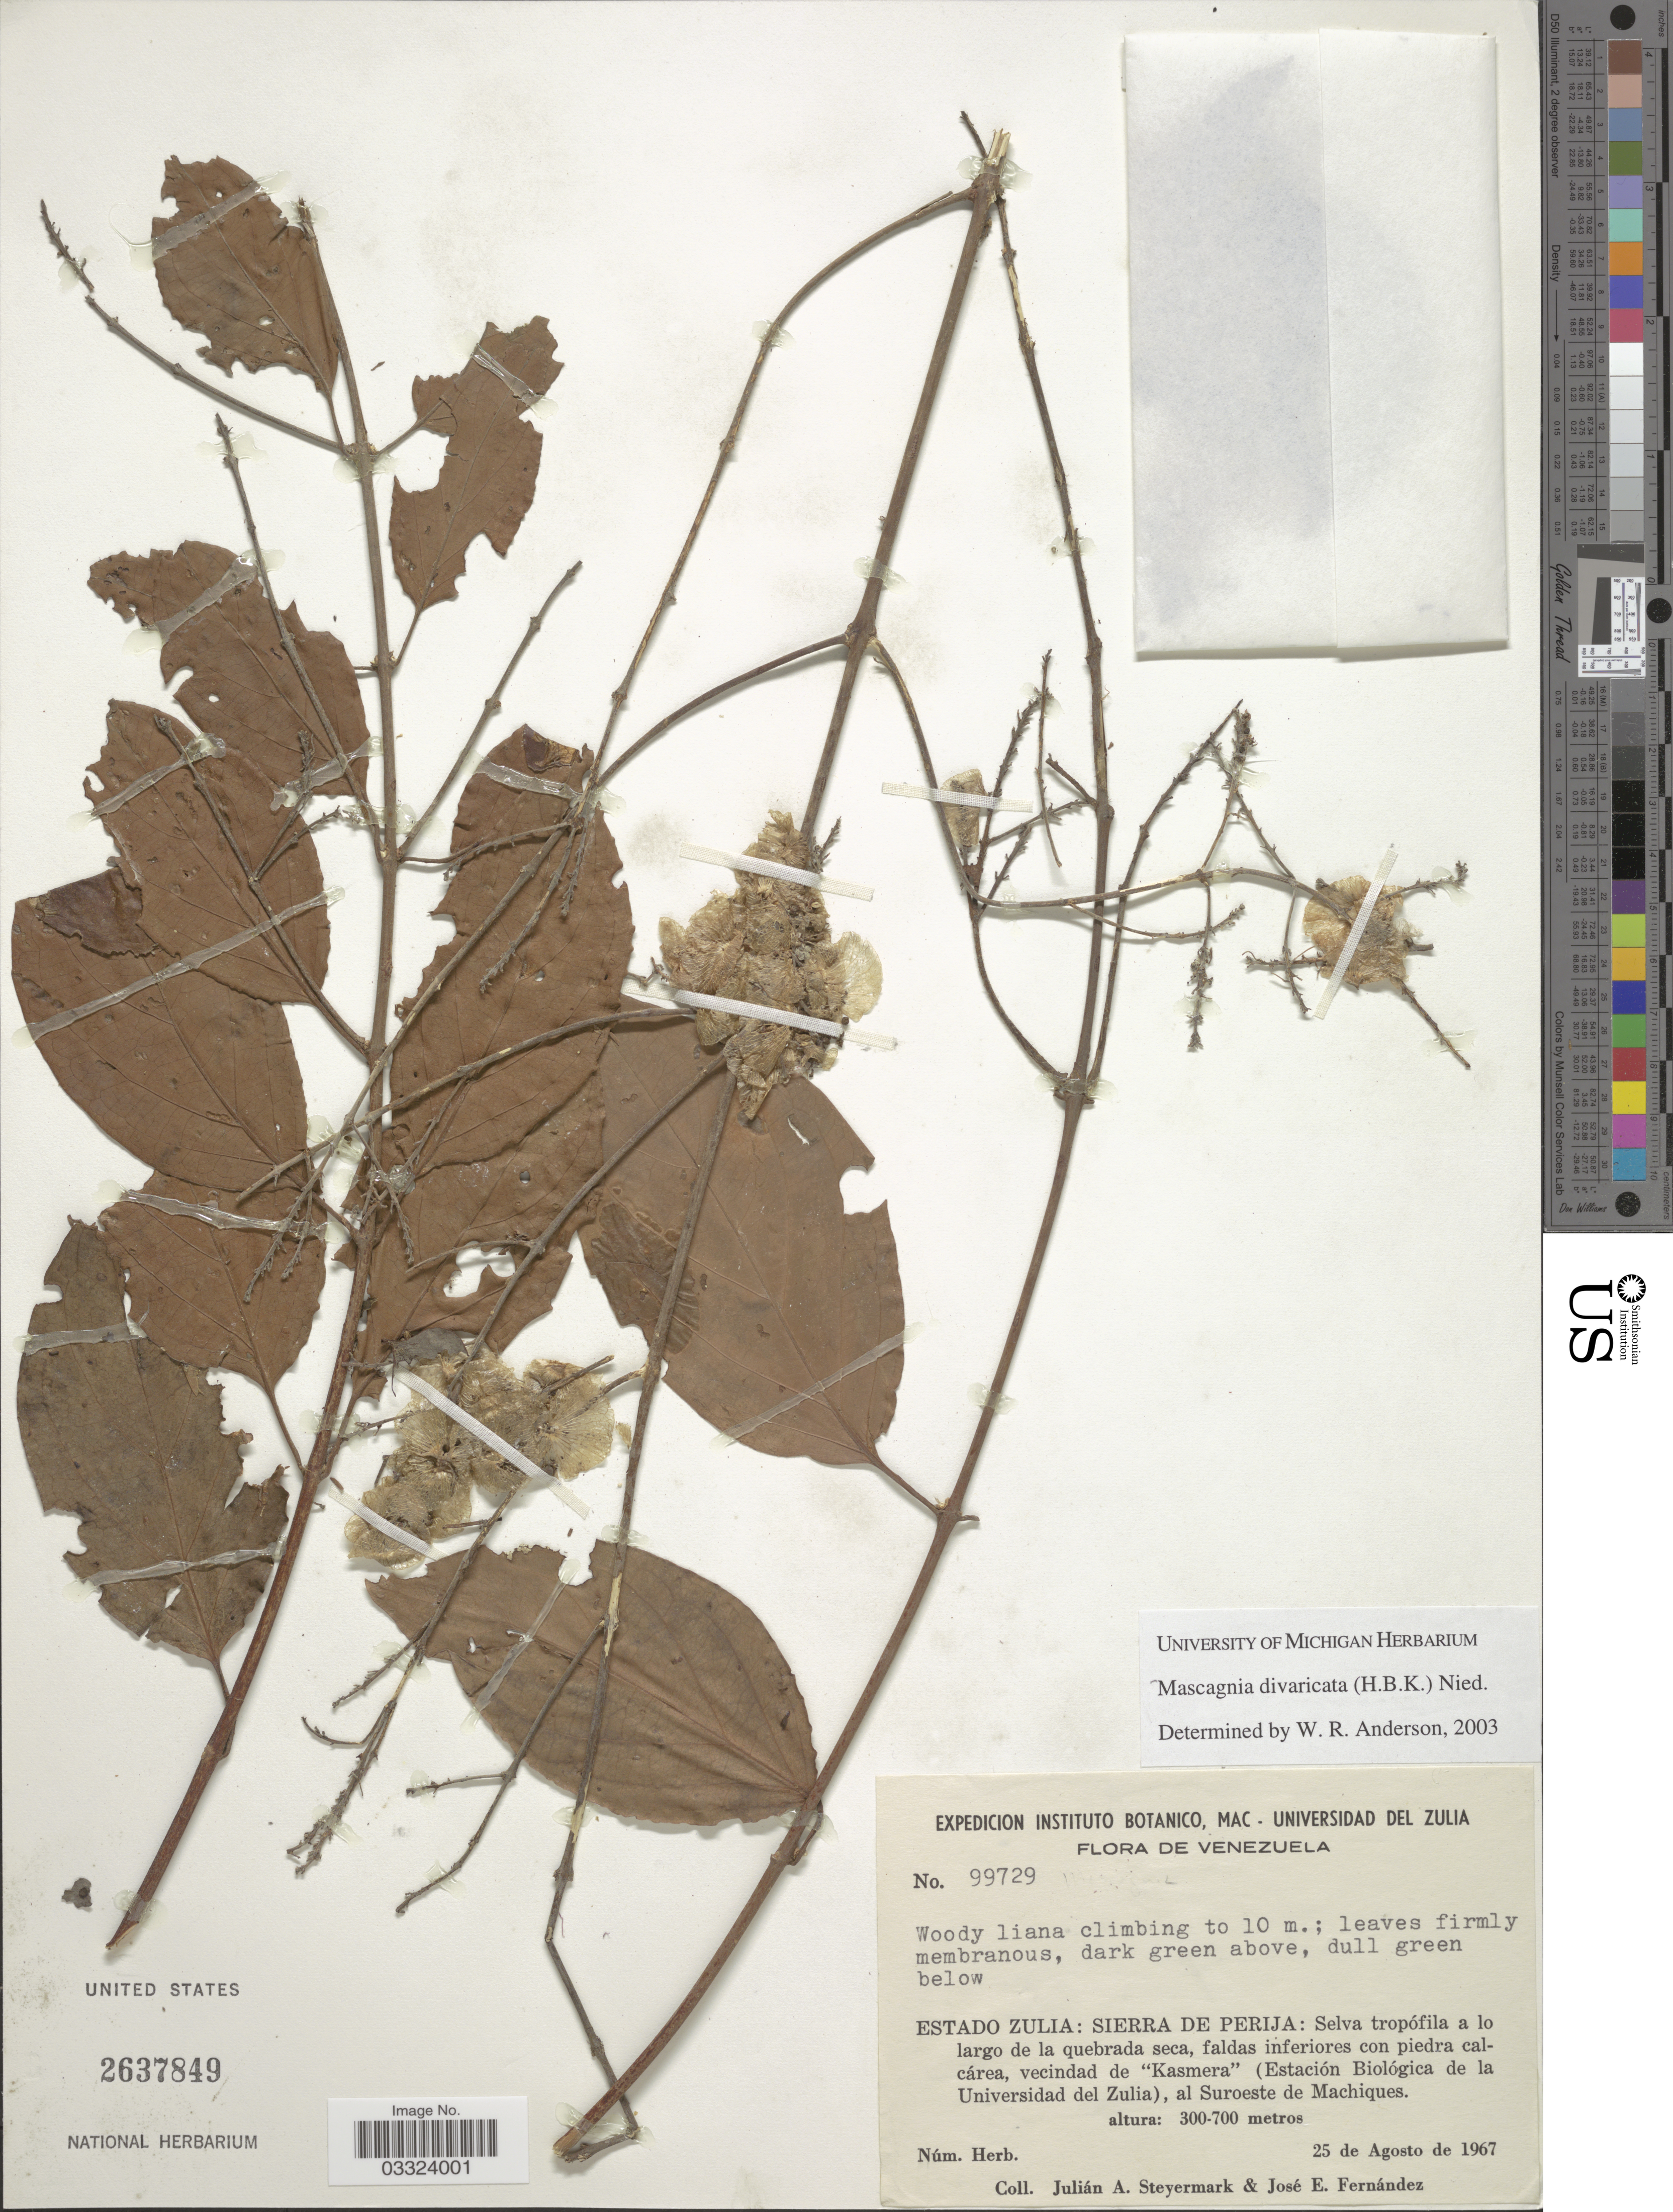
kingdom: Plantae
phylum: Tracheophyta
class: Magnoliopsida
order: Malpighiales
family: Malpighiaceae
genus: Mascagnia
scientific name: Mascagnia divaricata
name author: (Kunth) Nied.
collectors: J. Steyermark & J. Fernández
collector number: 99729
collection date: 1967-08-25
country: Venezuela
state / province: Zulia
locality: Sierra de Perija: Selva tropífila a lo largo de la quebrada seca, faldas inferiores con piedra calcárea, vecindad de "Kasmera" (Estación Biológica de la Universidad del Zulia), al Suroeste de Machiques.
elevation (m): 300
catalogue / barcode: US 2637849